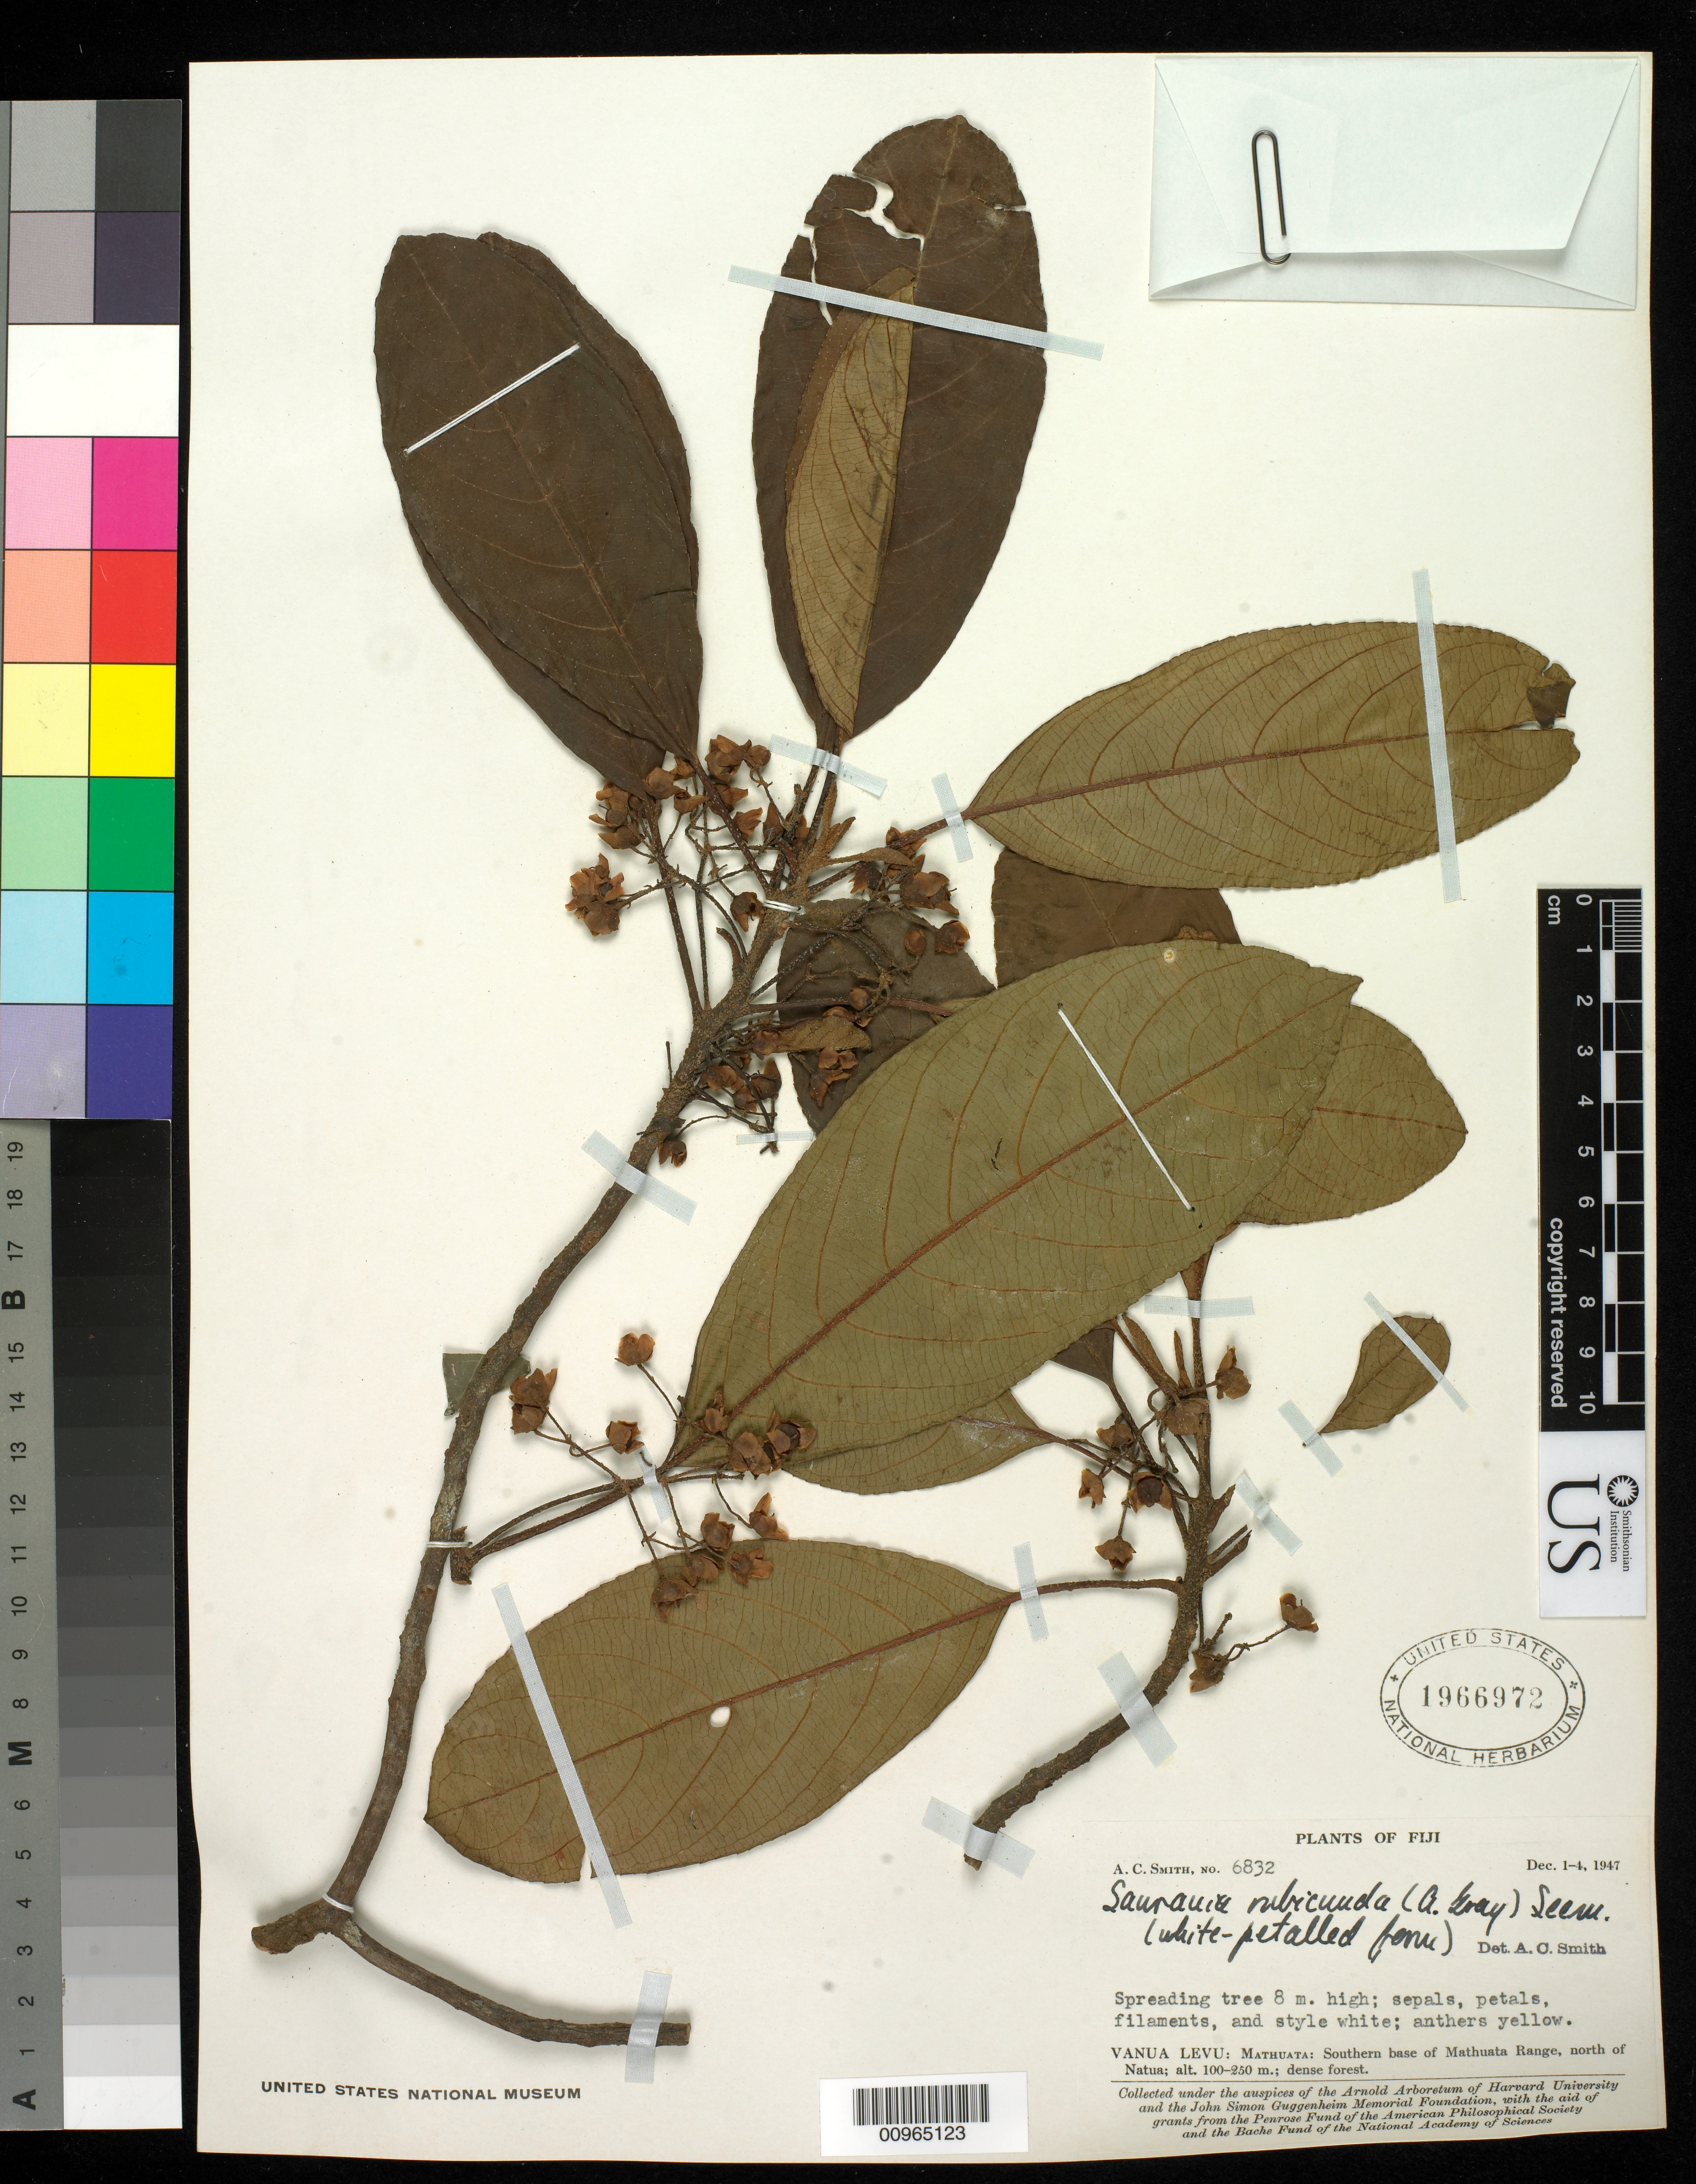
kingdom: Plantae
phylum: Tracheophyta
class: Magnoliopsida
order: Ericales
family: Actinidiaceae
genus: Saurauia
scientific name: Saurauia rubicunda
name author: Seem.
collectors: C. A. Smith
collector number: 6832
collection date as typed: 01 Dec 1947 to 04 Dec 1947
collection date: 1947-12-01/1947-12-04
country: Fiji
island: Macuata-i-wai [Mathuata-i-wai]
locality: Mathuata: Southern base of Mathuata Range, north of Natua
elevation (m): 100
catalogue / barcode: US 1966972